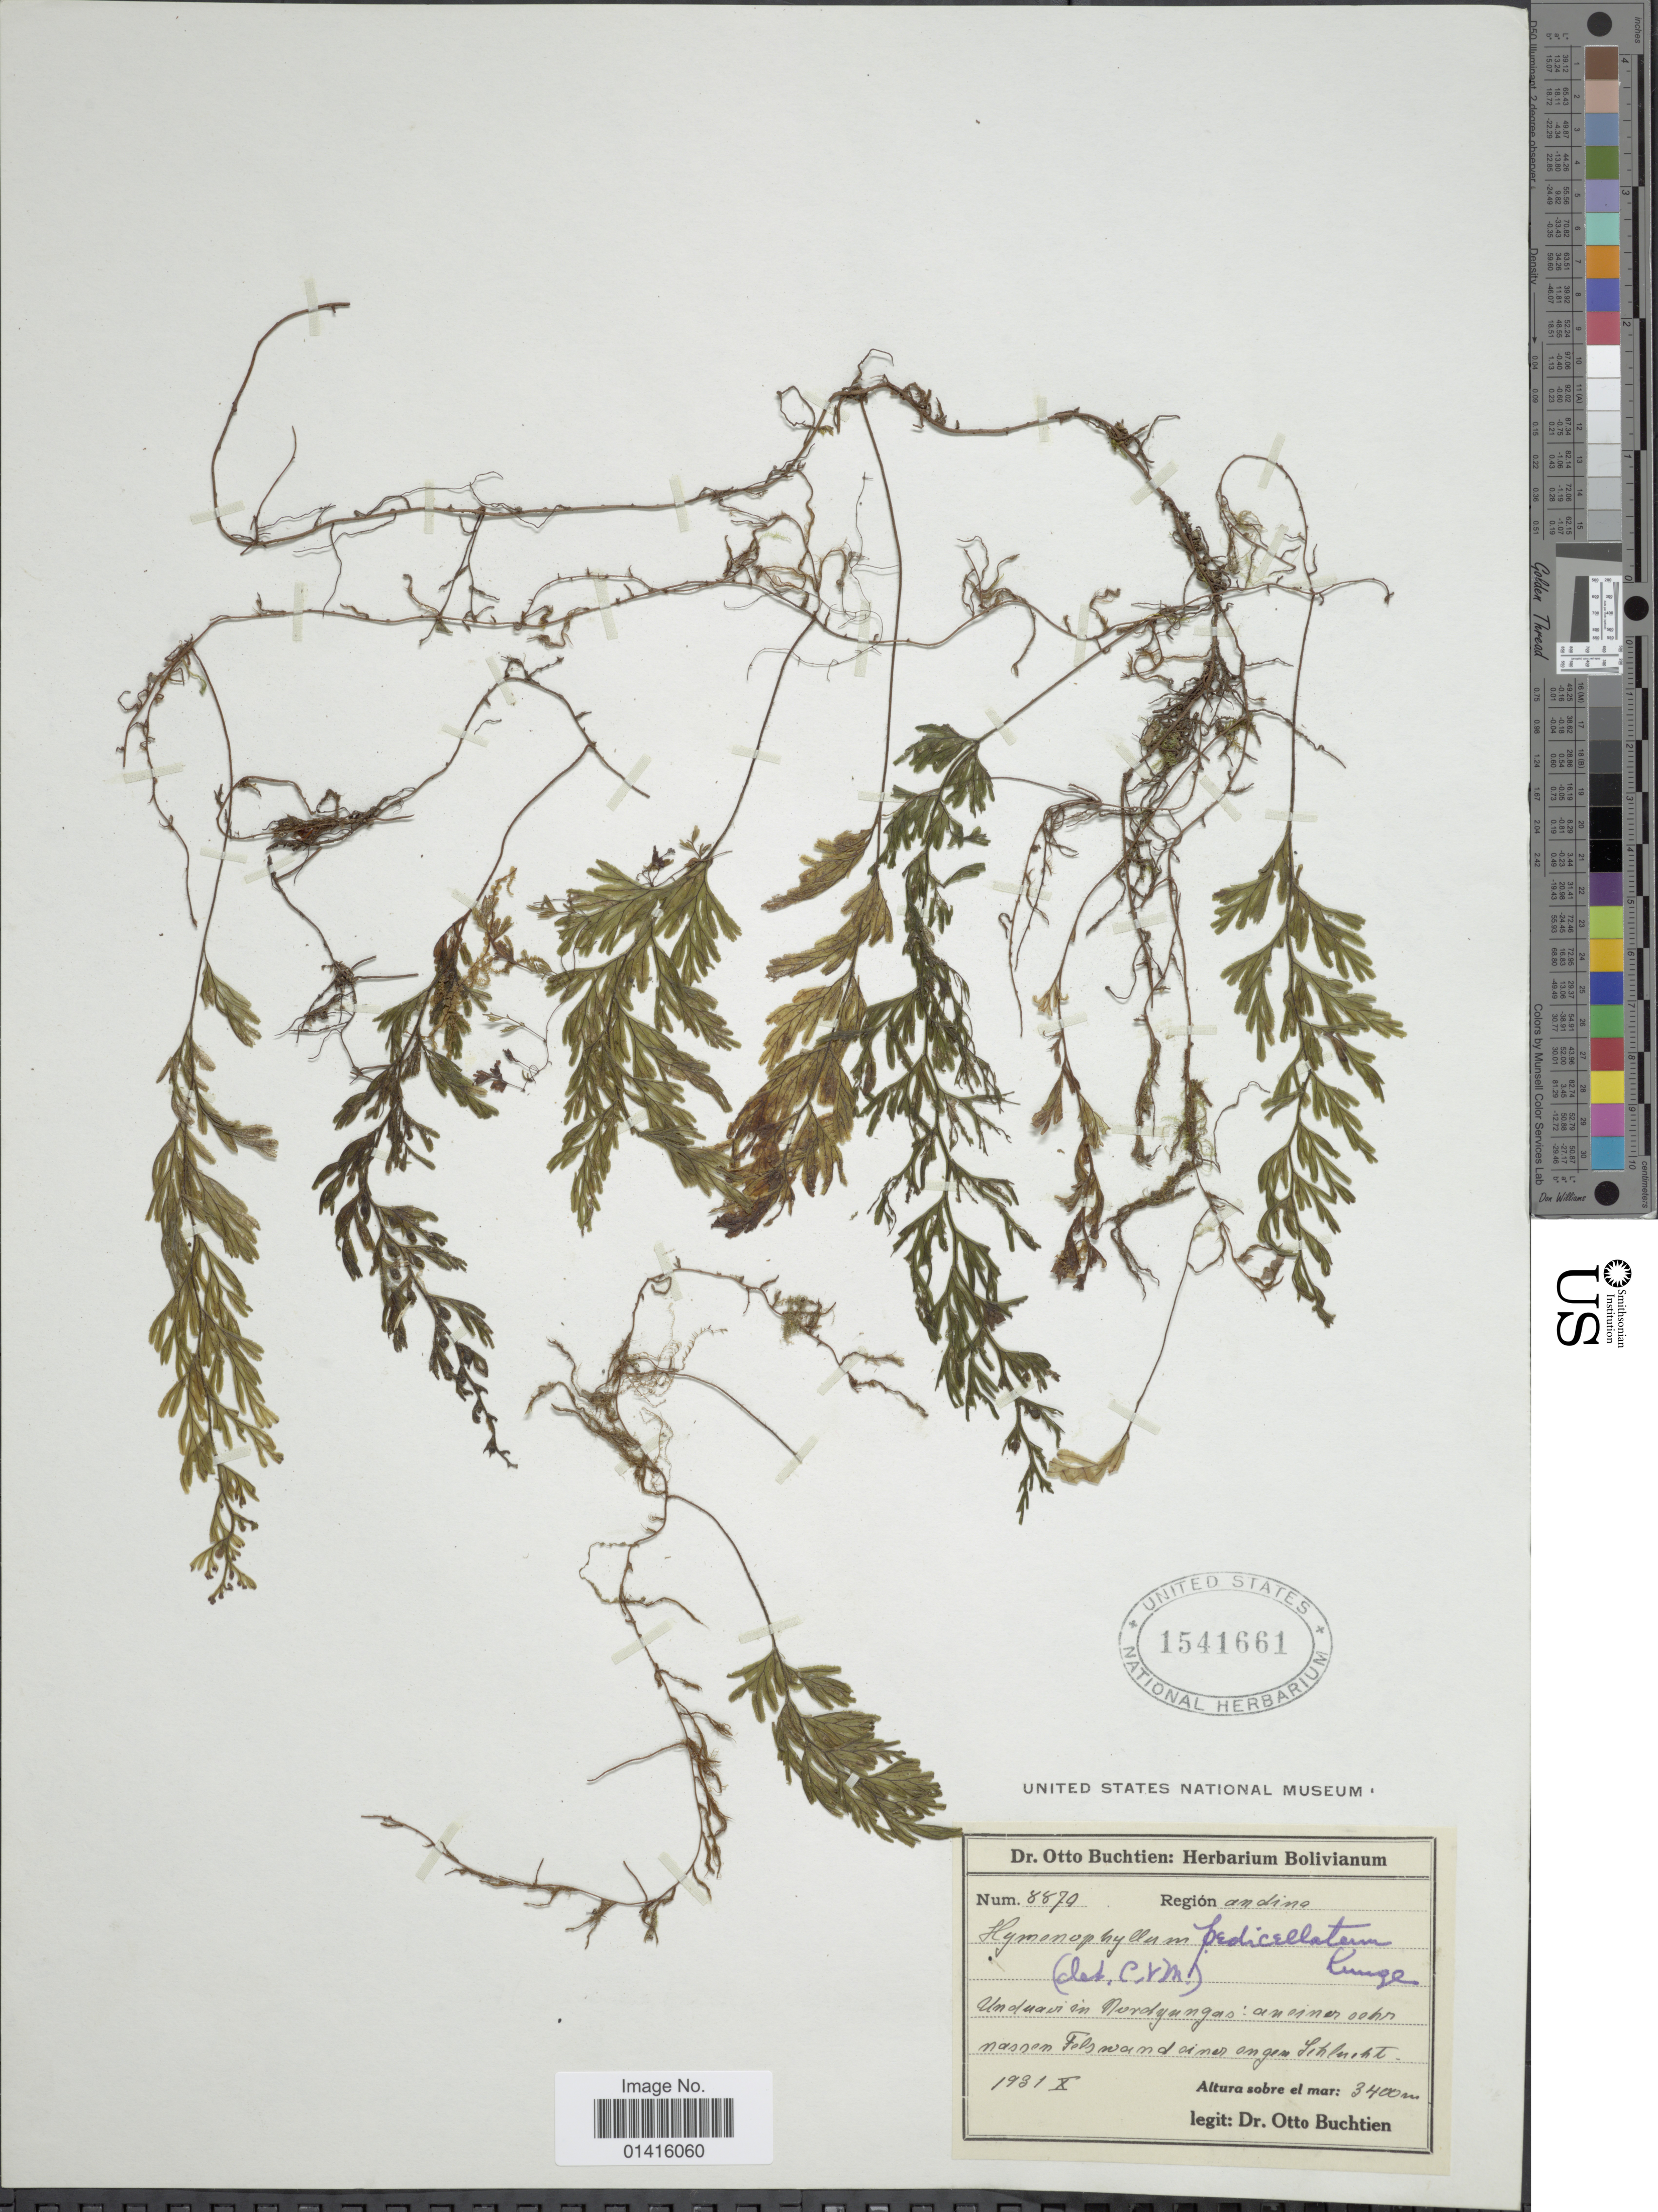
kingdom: Plantae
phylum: Tracheophyta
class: Polypodiopsida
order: Hymenophyllales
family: Hymenophyllaceae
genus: Hymenophyllum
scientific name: Hymenophyllum fucoides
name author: (Sw.) Sw.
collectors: O. Buchtien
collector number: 8870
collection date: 1931-10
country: Bolivia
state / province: La Paz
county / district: Nor Yungas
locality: Region Andina, Unduavi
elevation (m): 3400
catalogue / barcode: US 1541661